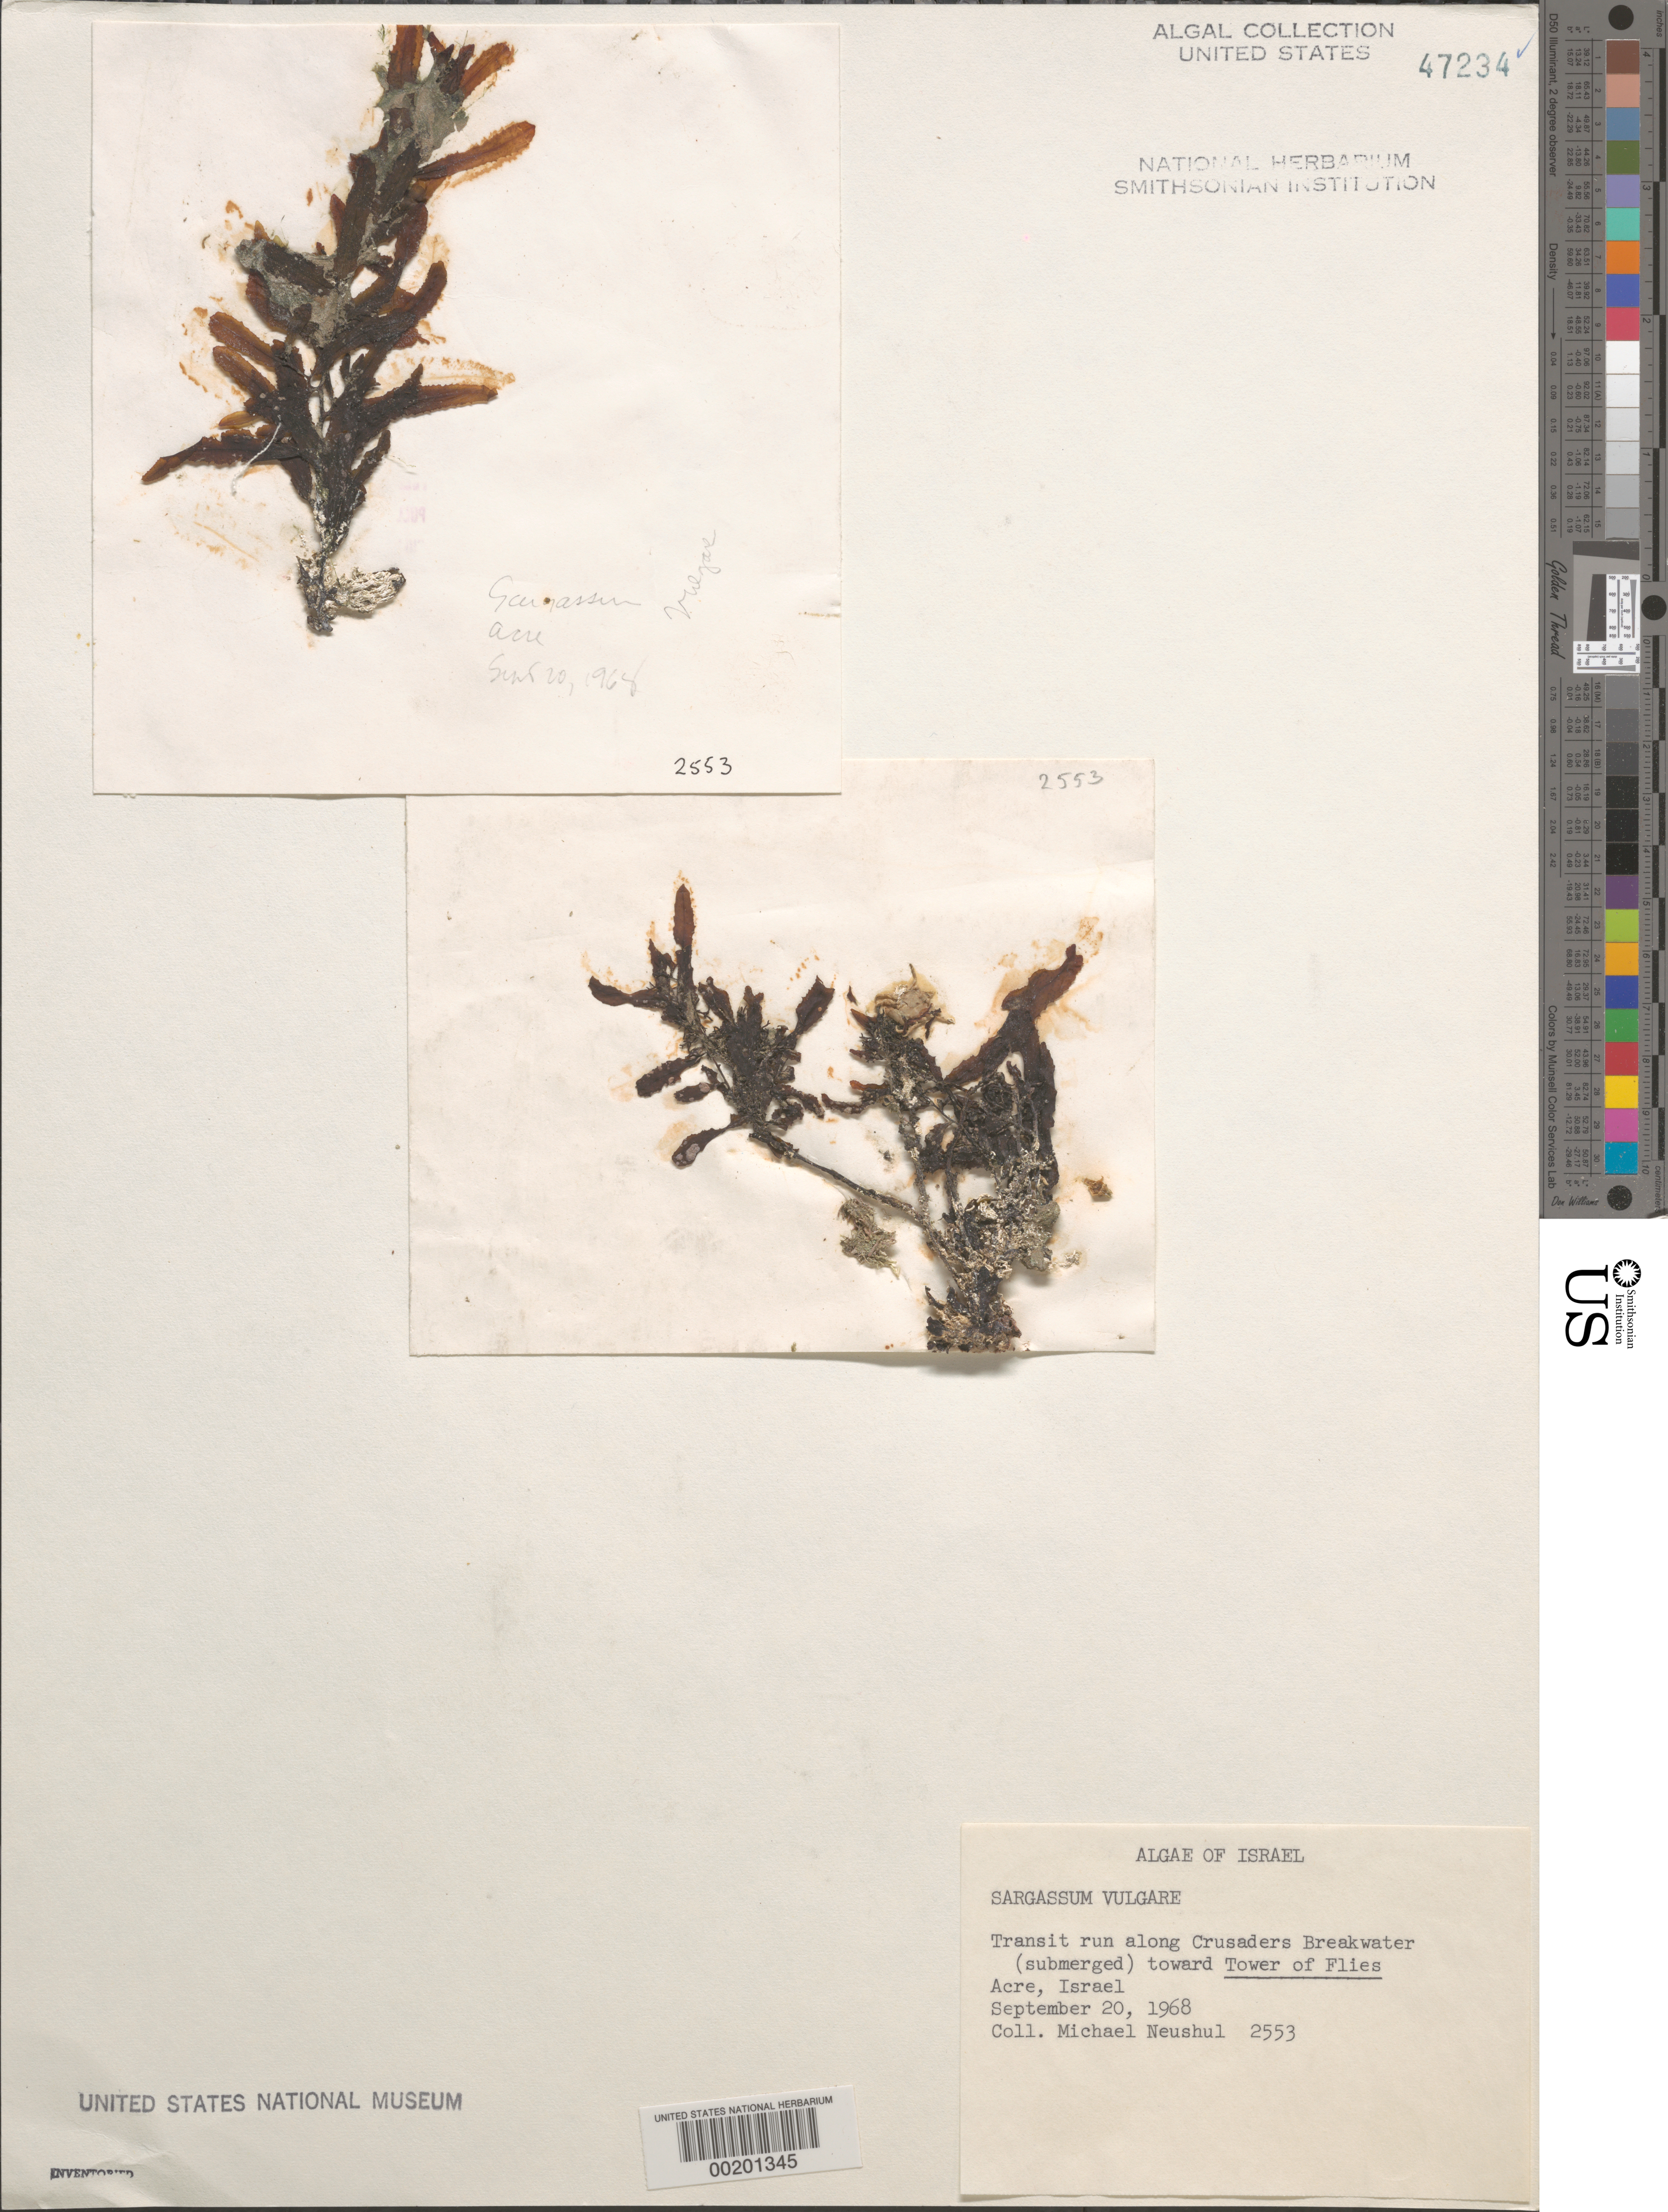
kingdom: Chromista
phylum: Ochrophyta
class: Phaeophyceae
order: Fucales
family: Sargassaceae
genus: Sargassum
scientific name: Sargassum vulgare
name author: C. Agardh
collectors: M. Neushul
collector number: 2553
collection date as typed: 20 Sep 1968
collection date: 1968-09-20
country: Israel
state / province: Northern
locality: Crusaders Breakwater toward Tower of Flies, Acre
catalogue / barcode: US 47234